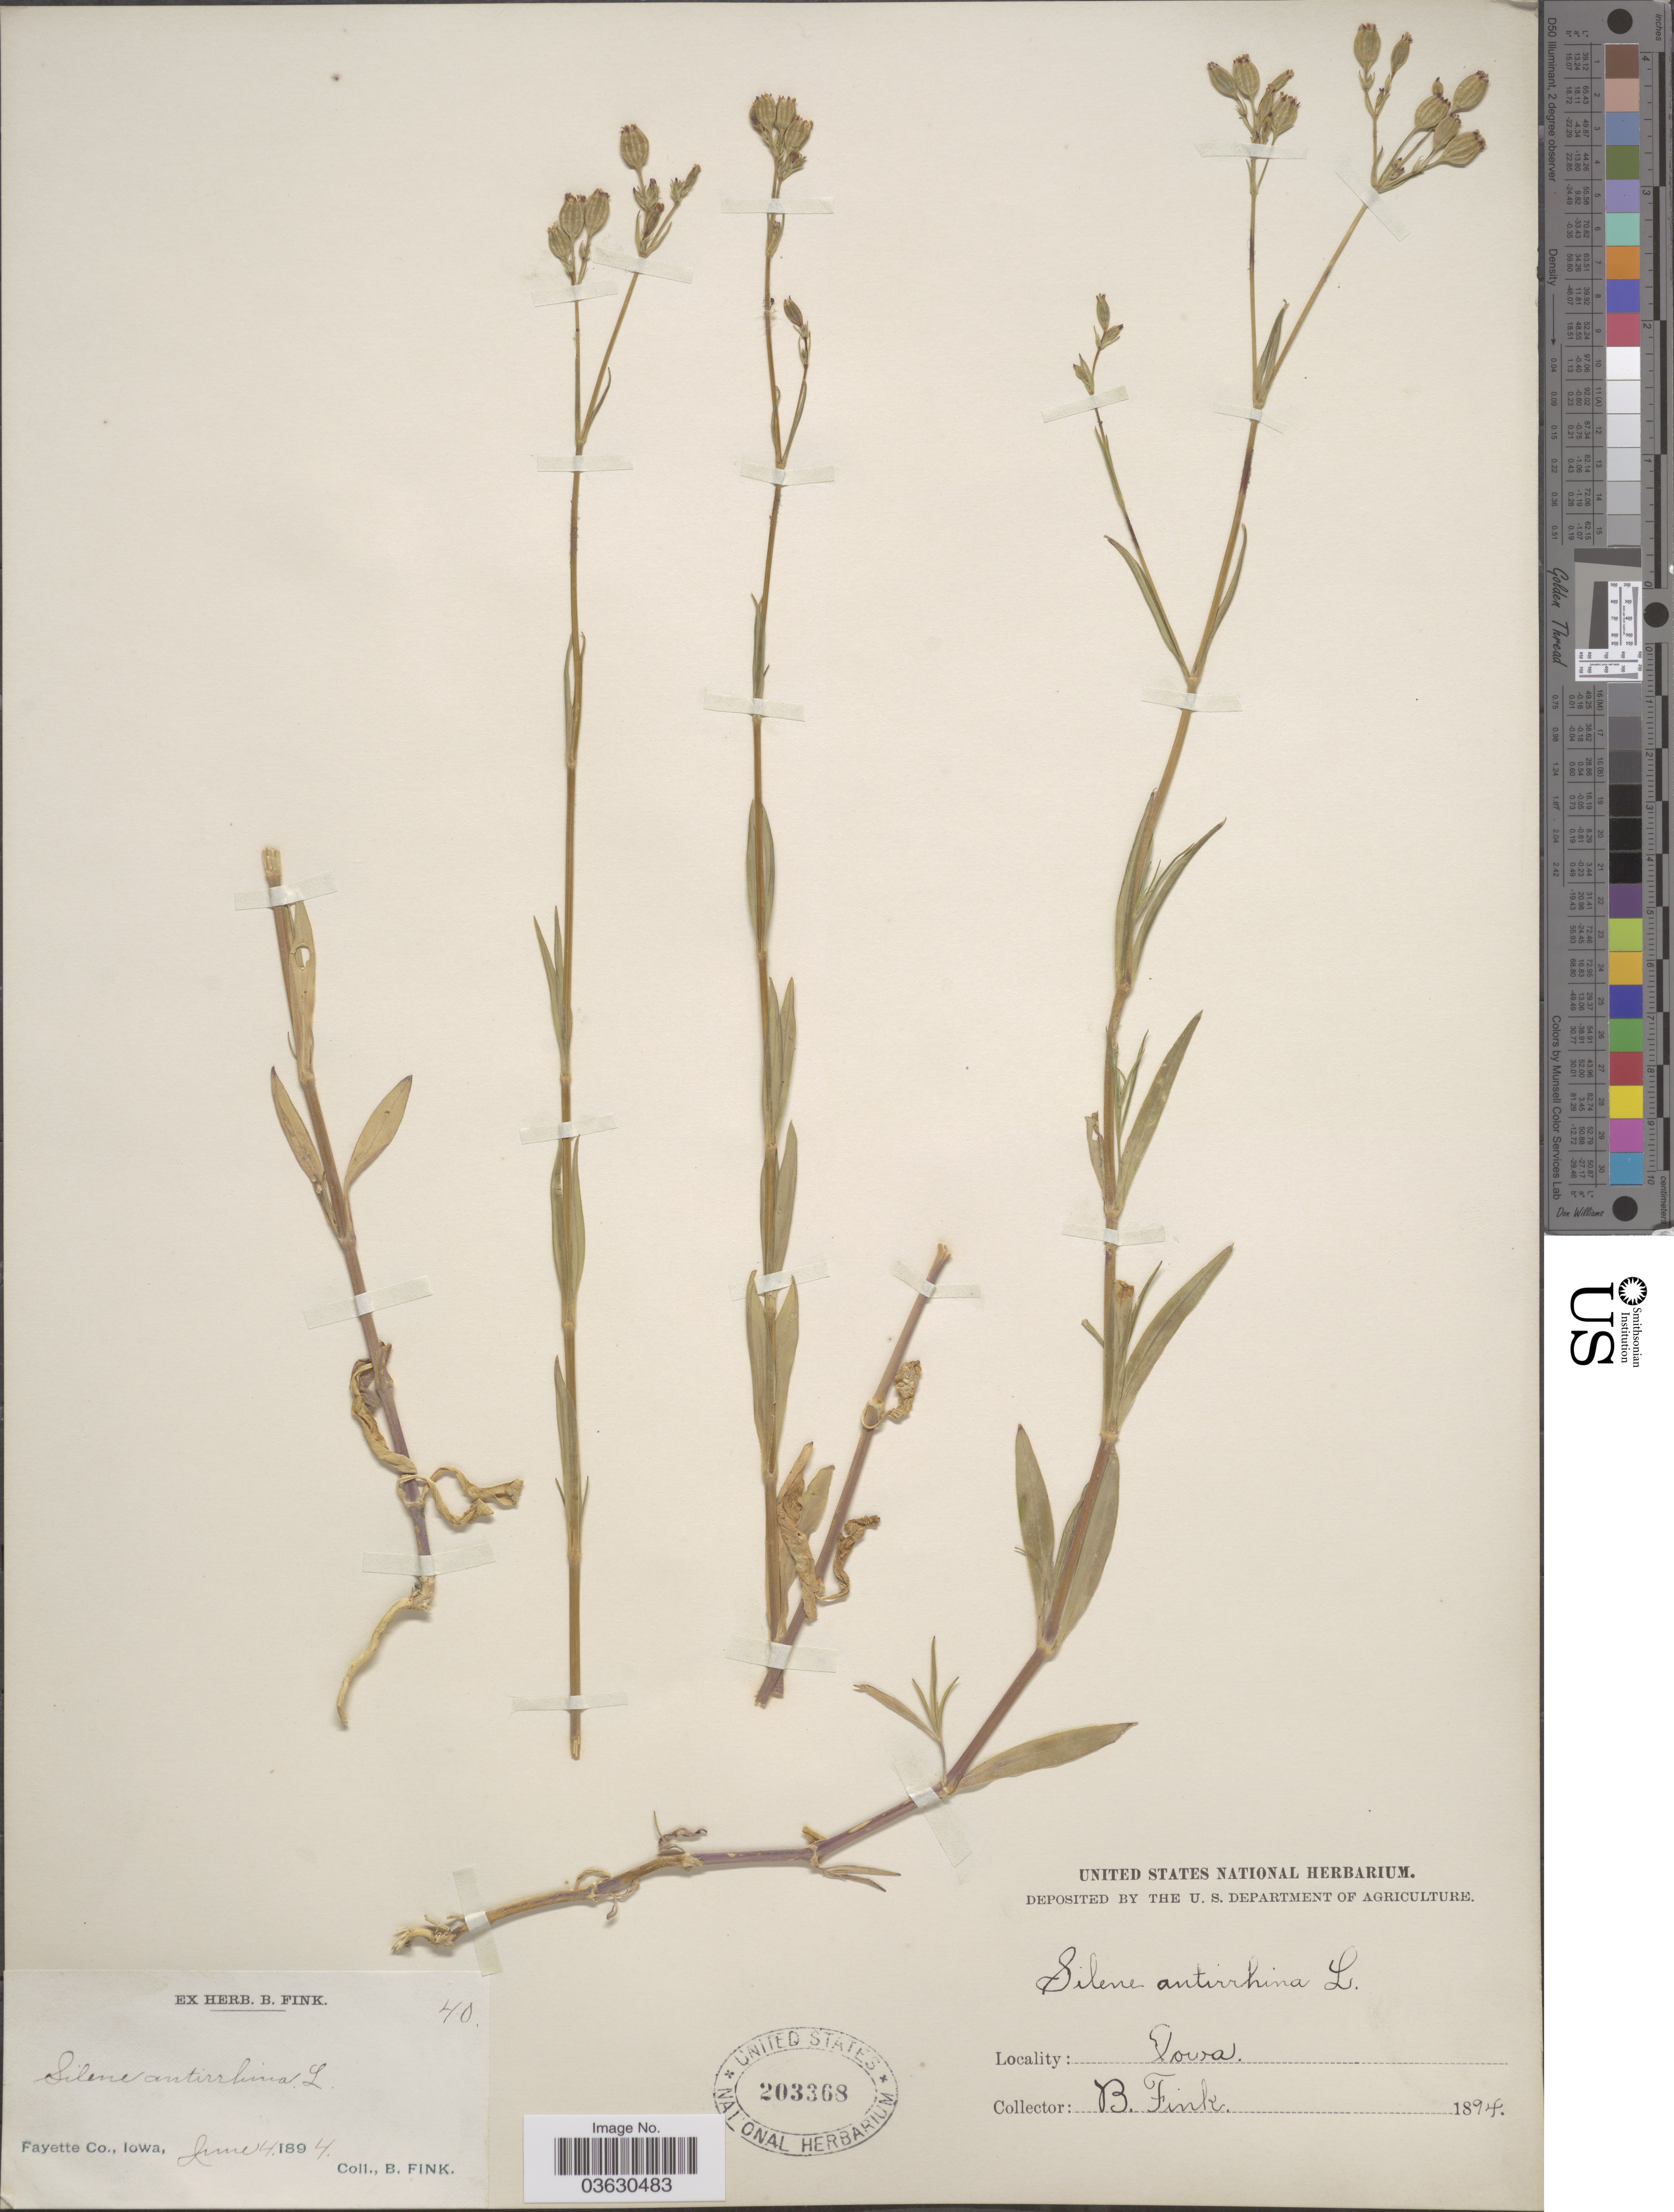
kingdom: Plantae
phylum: Tracheophyta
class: Magnoliopsida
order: Caryophyllales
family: Caryophyllaceae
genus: Silene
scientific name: Silene antirrhina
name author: L.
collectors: B. Fink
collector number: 40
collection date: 1894-06-04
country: United States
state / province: Iowa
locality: Fayette Co.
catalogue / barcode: US 203368